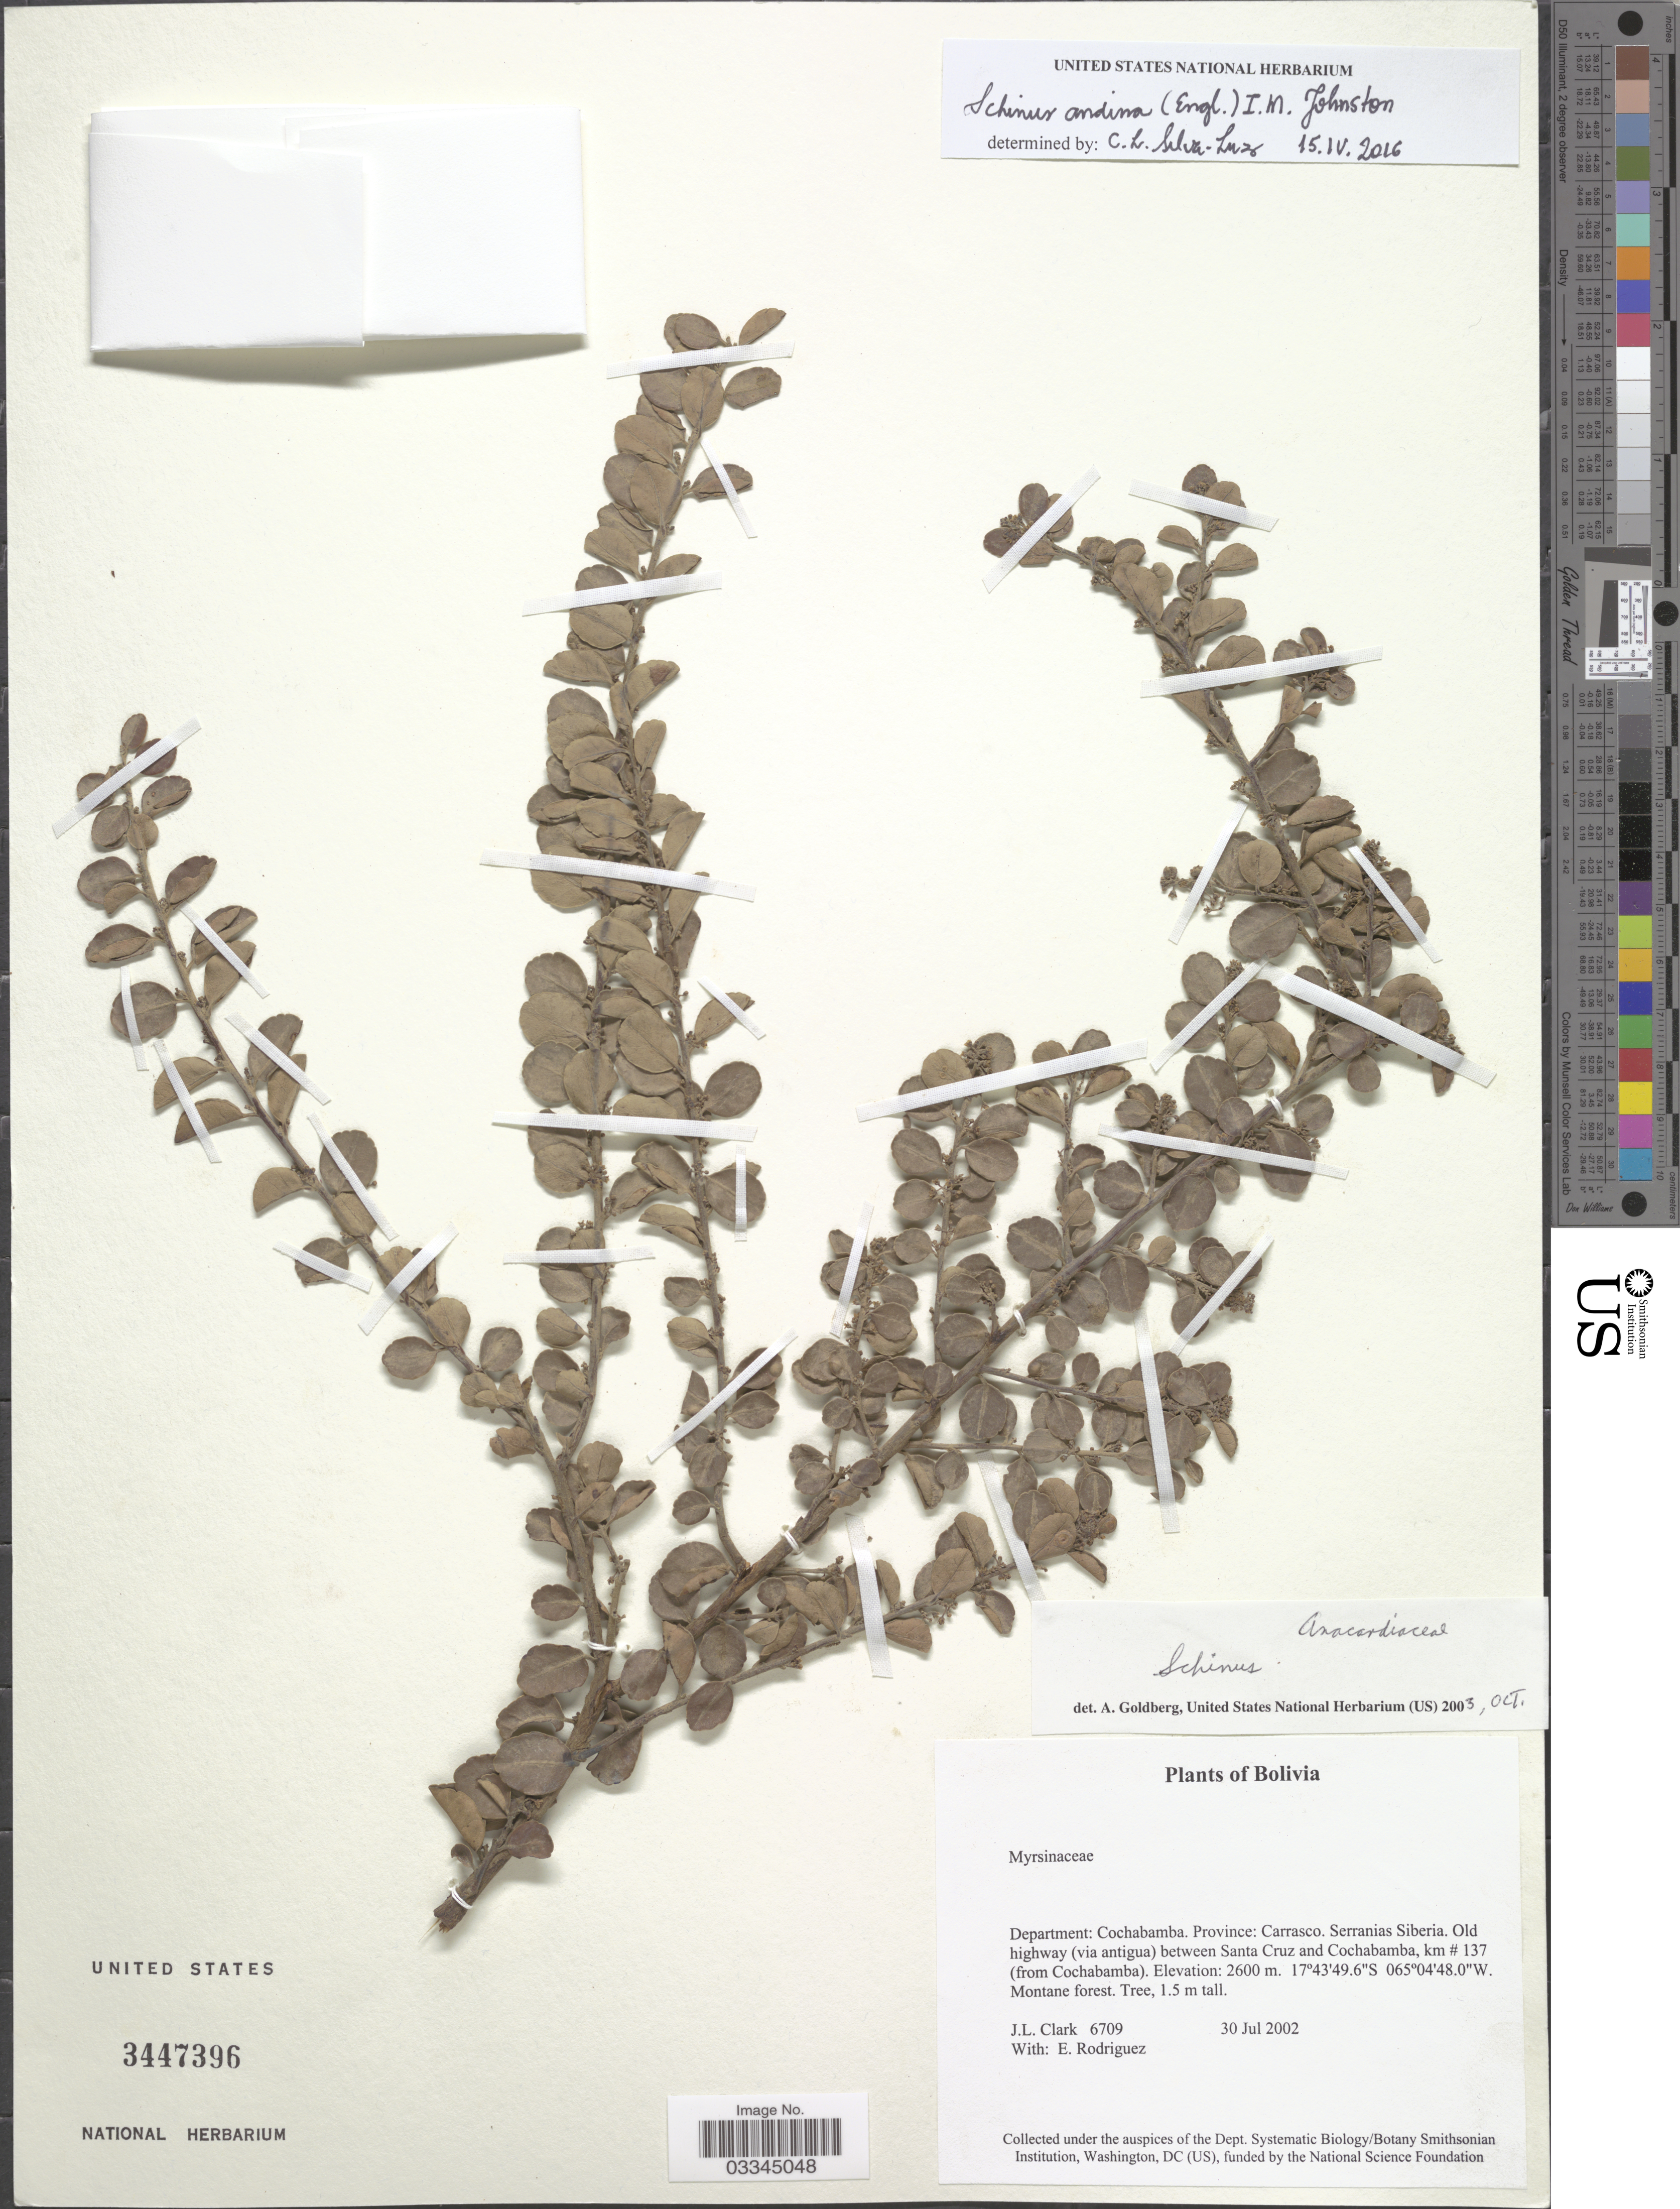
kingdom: Plantae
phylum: Tracheophyta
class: Magnoliopsida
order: Sapindales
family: Anacardiaceae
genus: Schinus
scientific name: Schinus subtridentata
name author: (Kuntze) Silva-Luz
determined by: Mitchell, J. D.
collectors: J. L. Clark & E. Rodriguez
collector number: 6709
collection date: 2002-07-30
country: Bolivia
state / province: Cochabamba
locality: Department: Cochambamba. Province: Carrasco. Serranias Siberia. Old highway (via antigua) between Santa Cruz and Cochabamba, km #137 (from Cochabamba).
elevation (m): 2600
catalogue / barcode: US 3447396